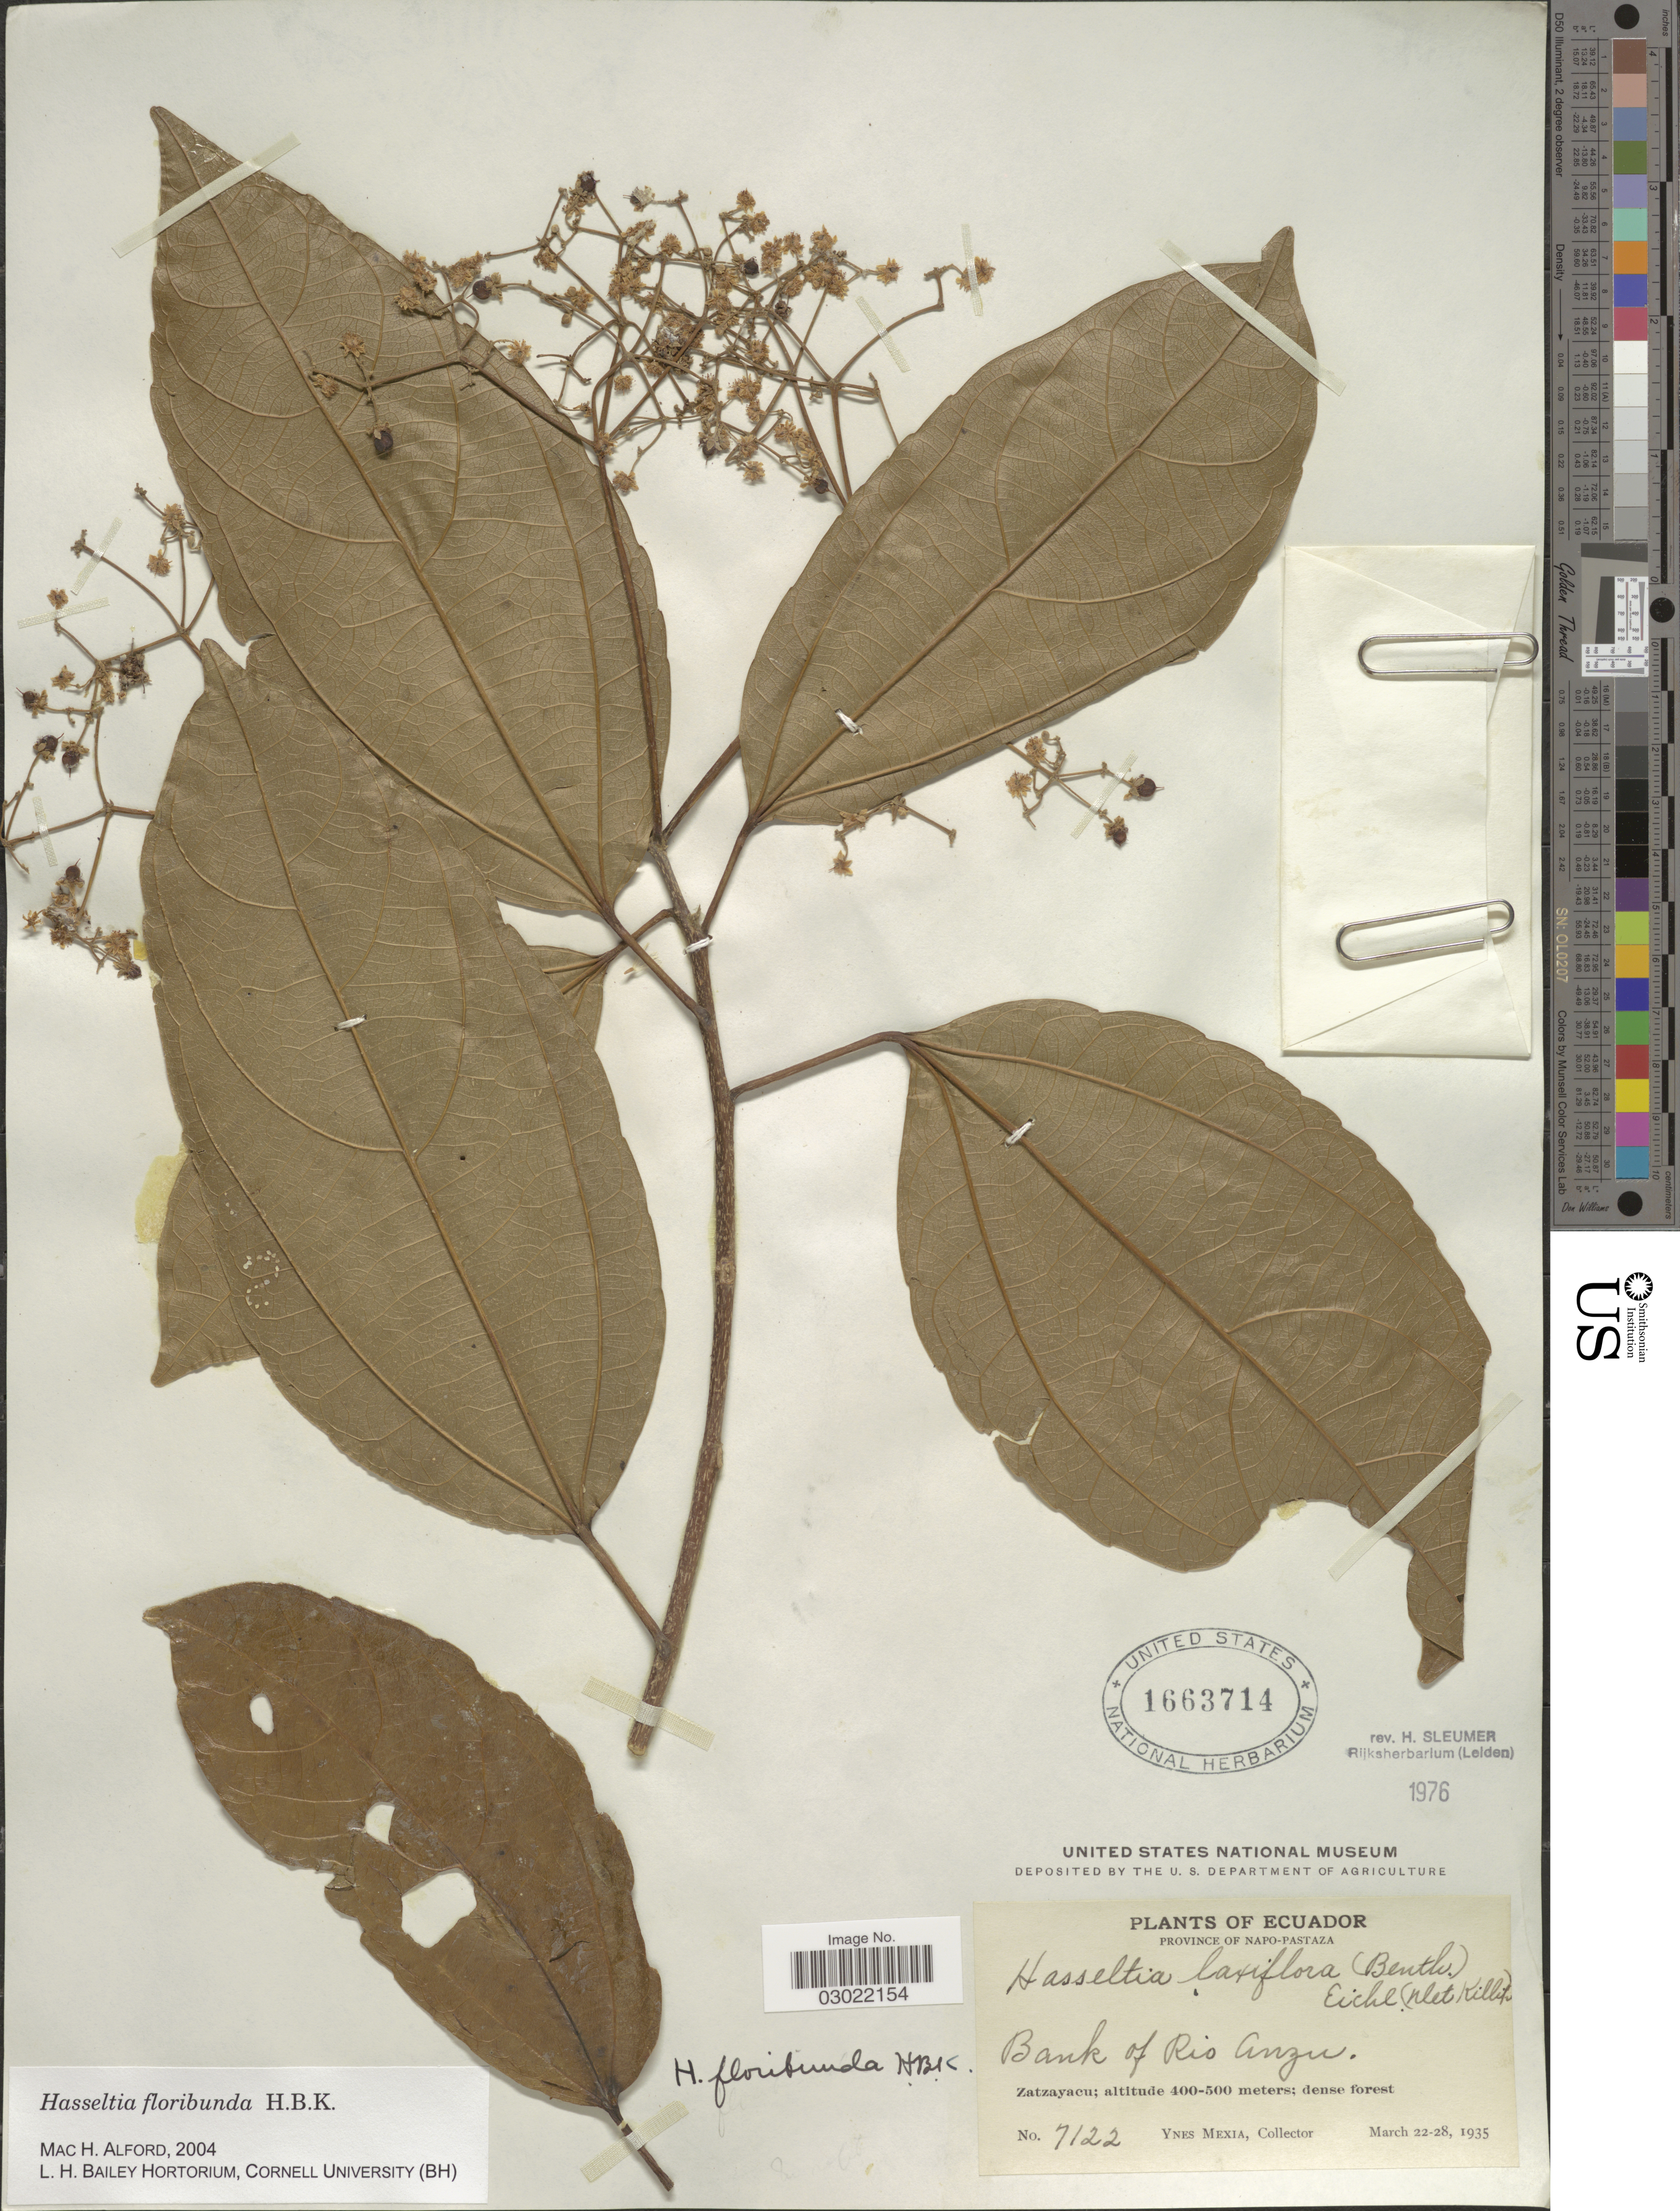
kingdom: Plantae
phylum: Tracheophyta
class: Magnoliopsida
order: Malpighiales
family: Salicaceae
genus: Hasseltia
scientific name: Hasseltia floribunda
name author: Kunth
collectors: Y. Mexia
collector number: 7122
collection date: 1935-03-22/1935-03-28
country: Ecuador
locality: Province of Napo-Pastaza. Bank of Rio Anzu. Zatzayacu.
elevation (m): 400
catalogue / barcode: US 1663714